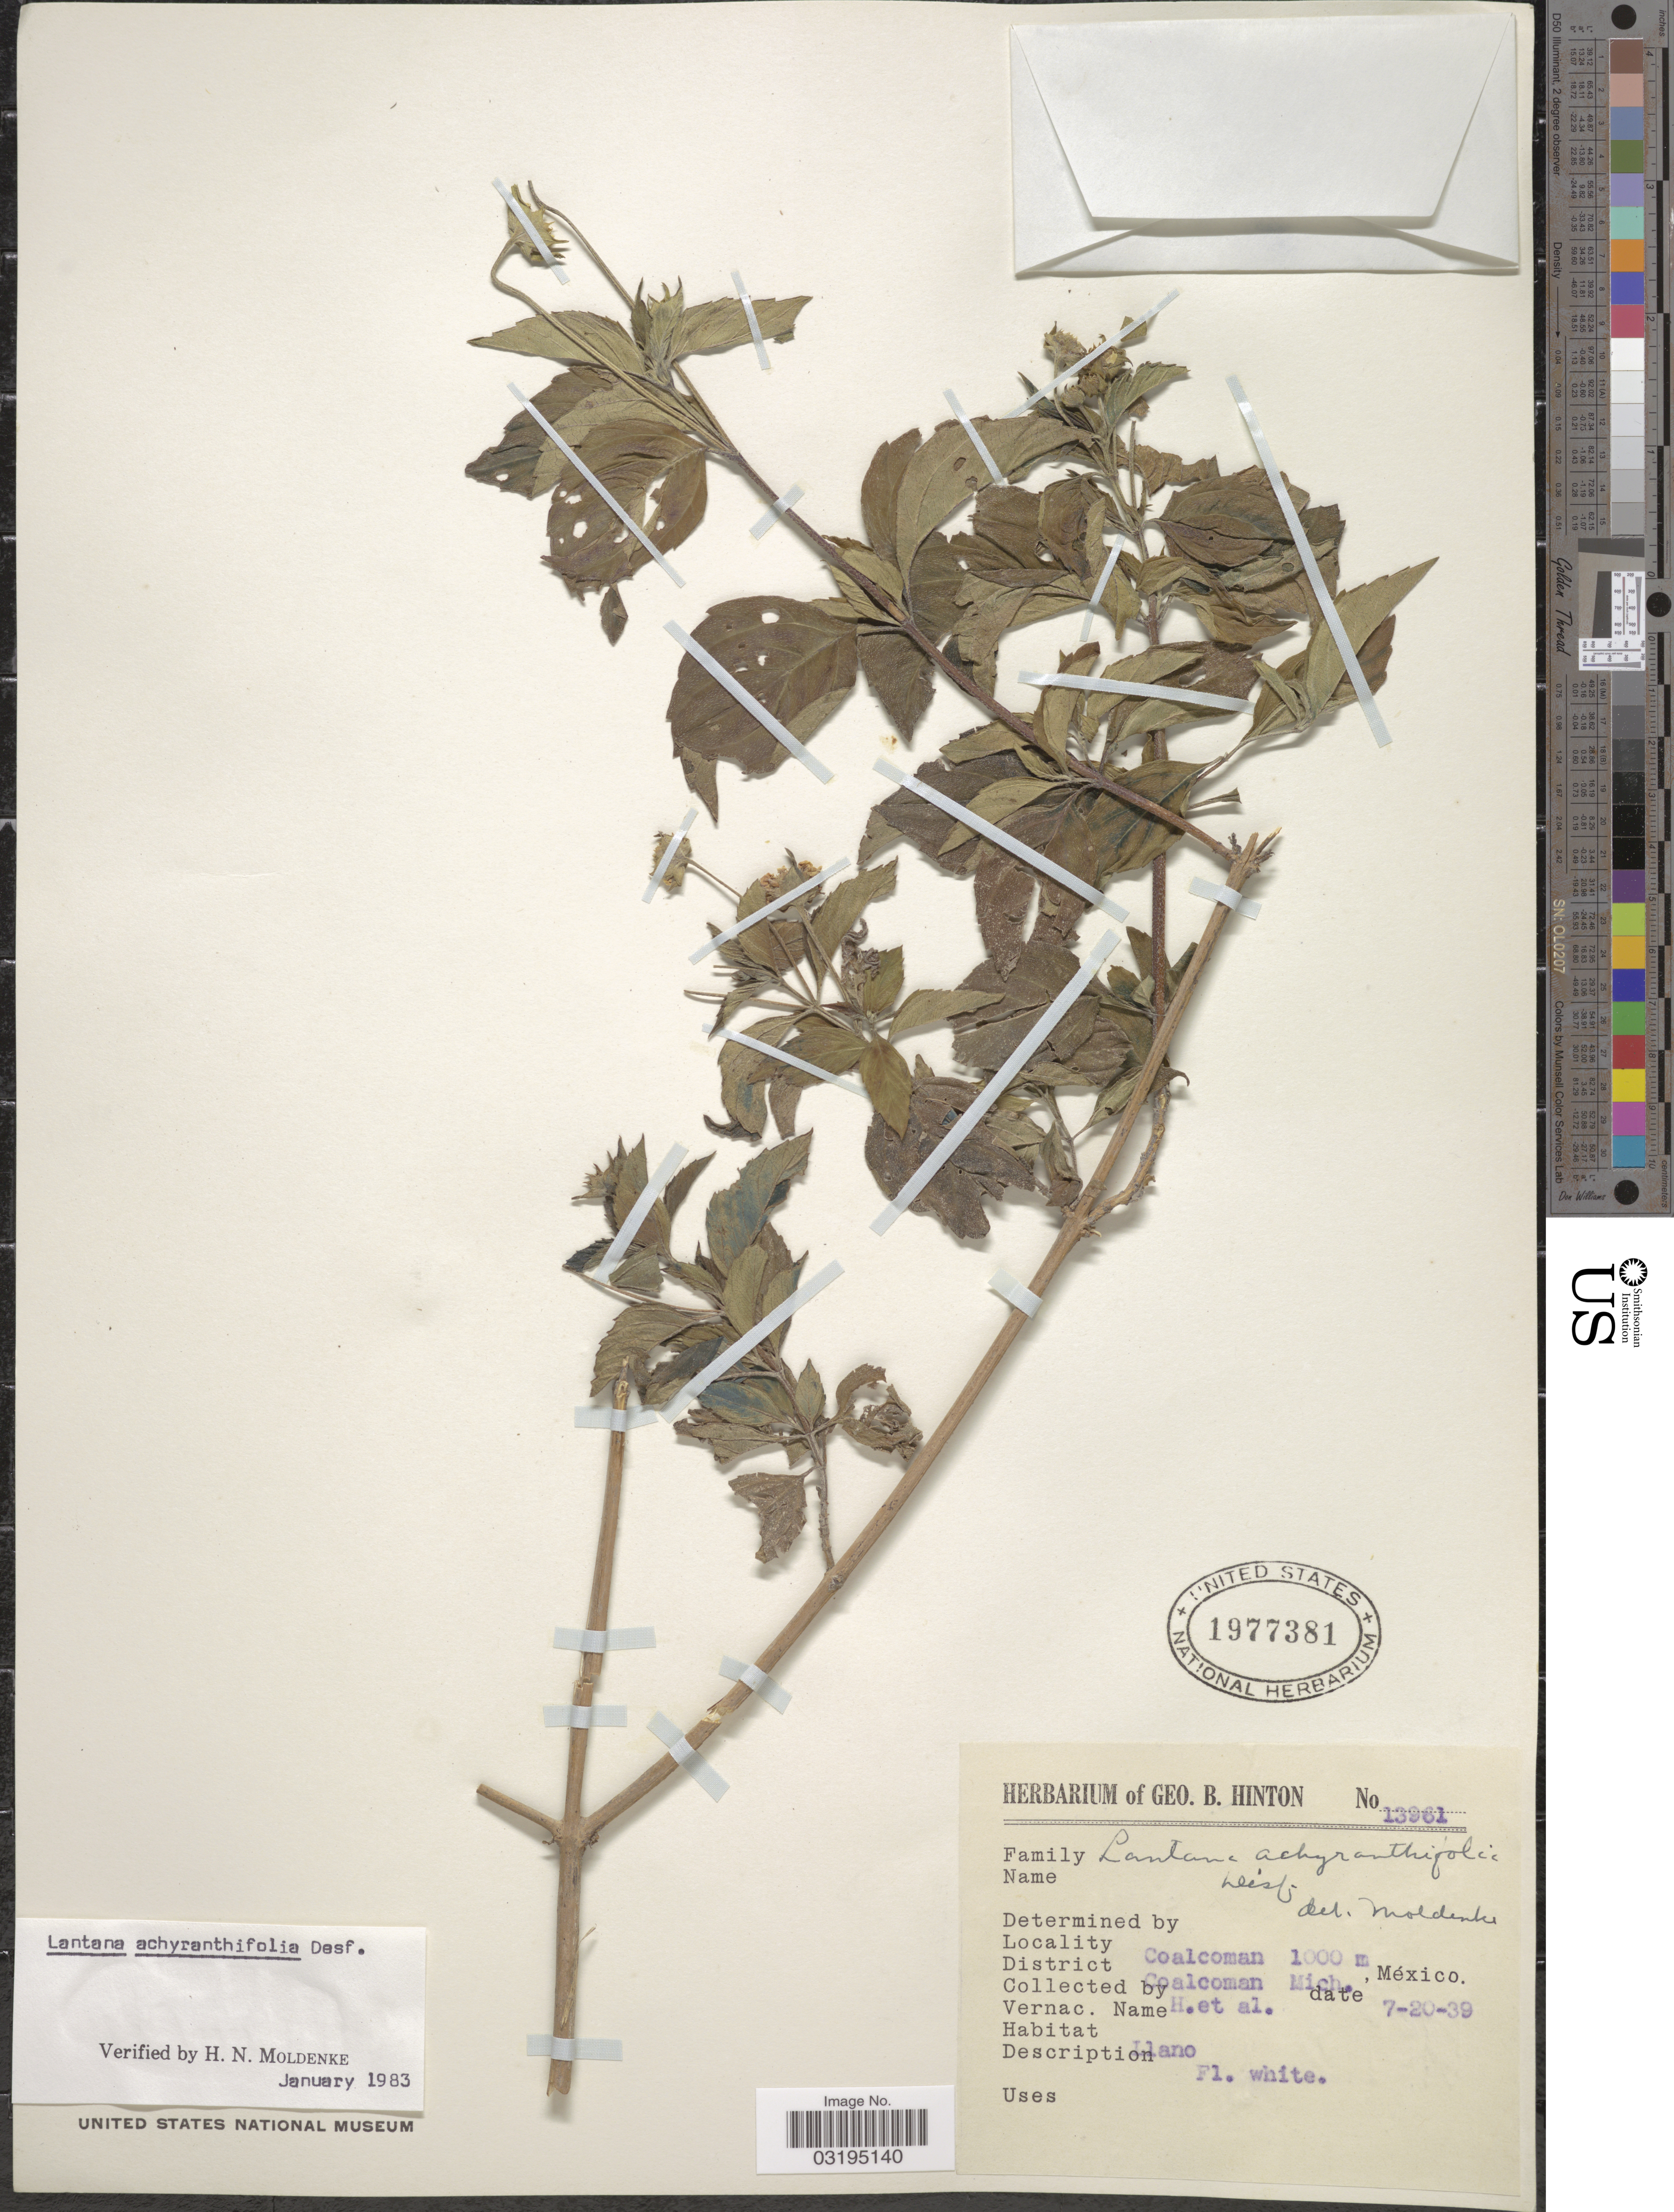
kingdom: Plantae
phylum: Tracheophyta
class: Magnoliopsida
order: Lamiales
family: Verbenaceae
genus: Lantana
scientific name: Lantana achyranthifolia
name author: Desf.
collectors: G. B. Hinton & et al.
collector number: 13961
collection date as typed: Transcribed d/m/y: 20/7/39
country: Mexico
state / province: Michoacán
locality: Coalcoman. District Coalcoman.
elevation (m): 1000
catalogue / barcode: US 1977381